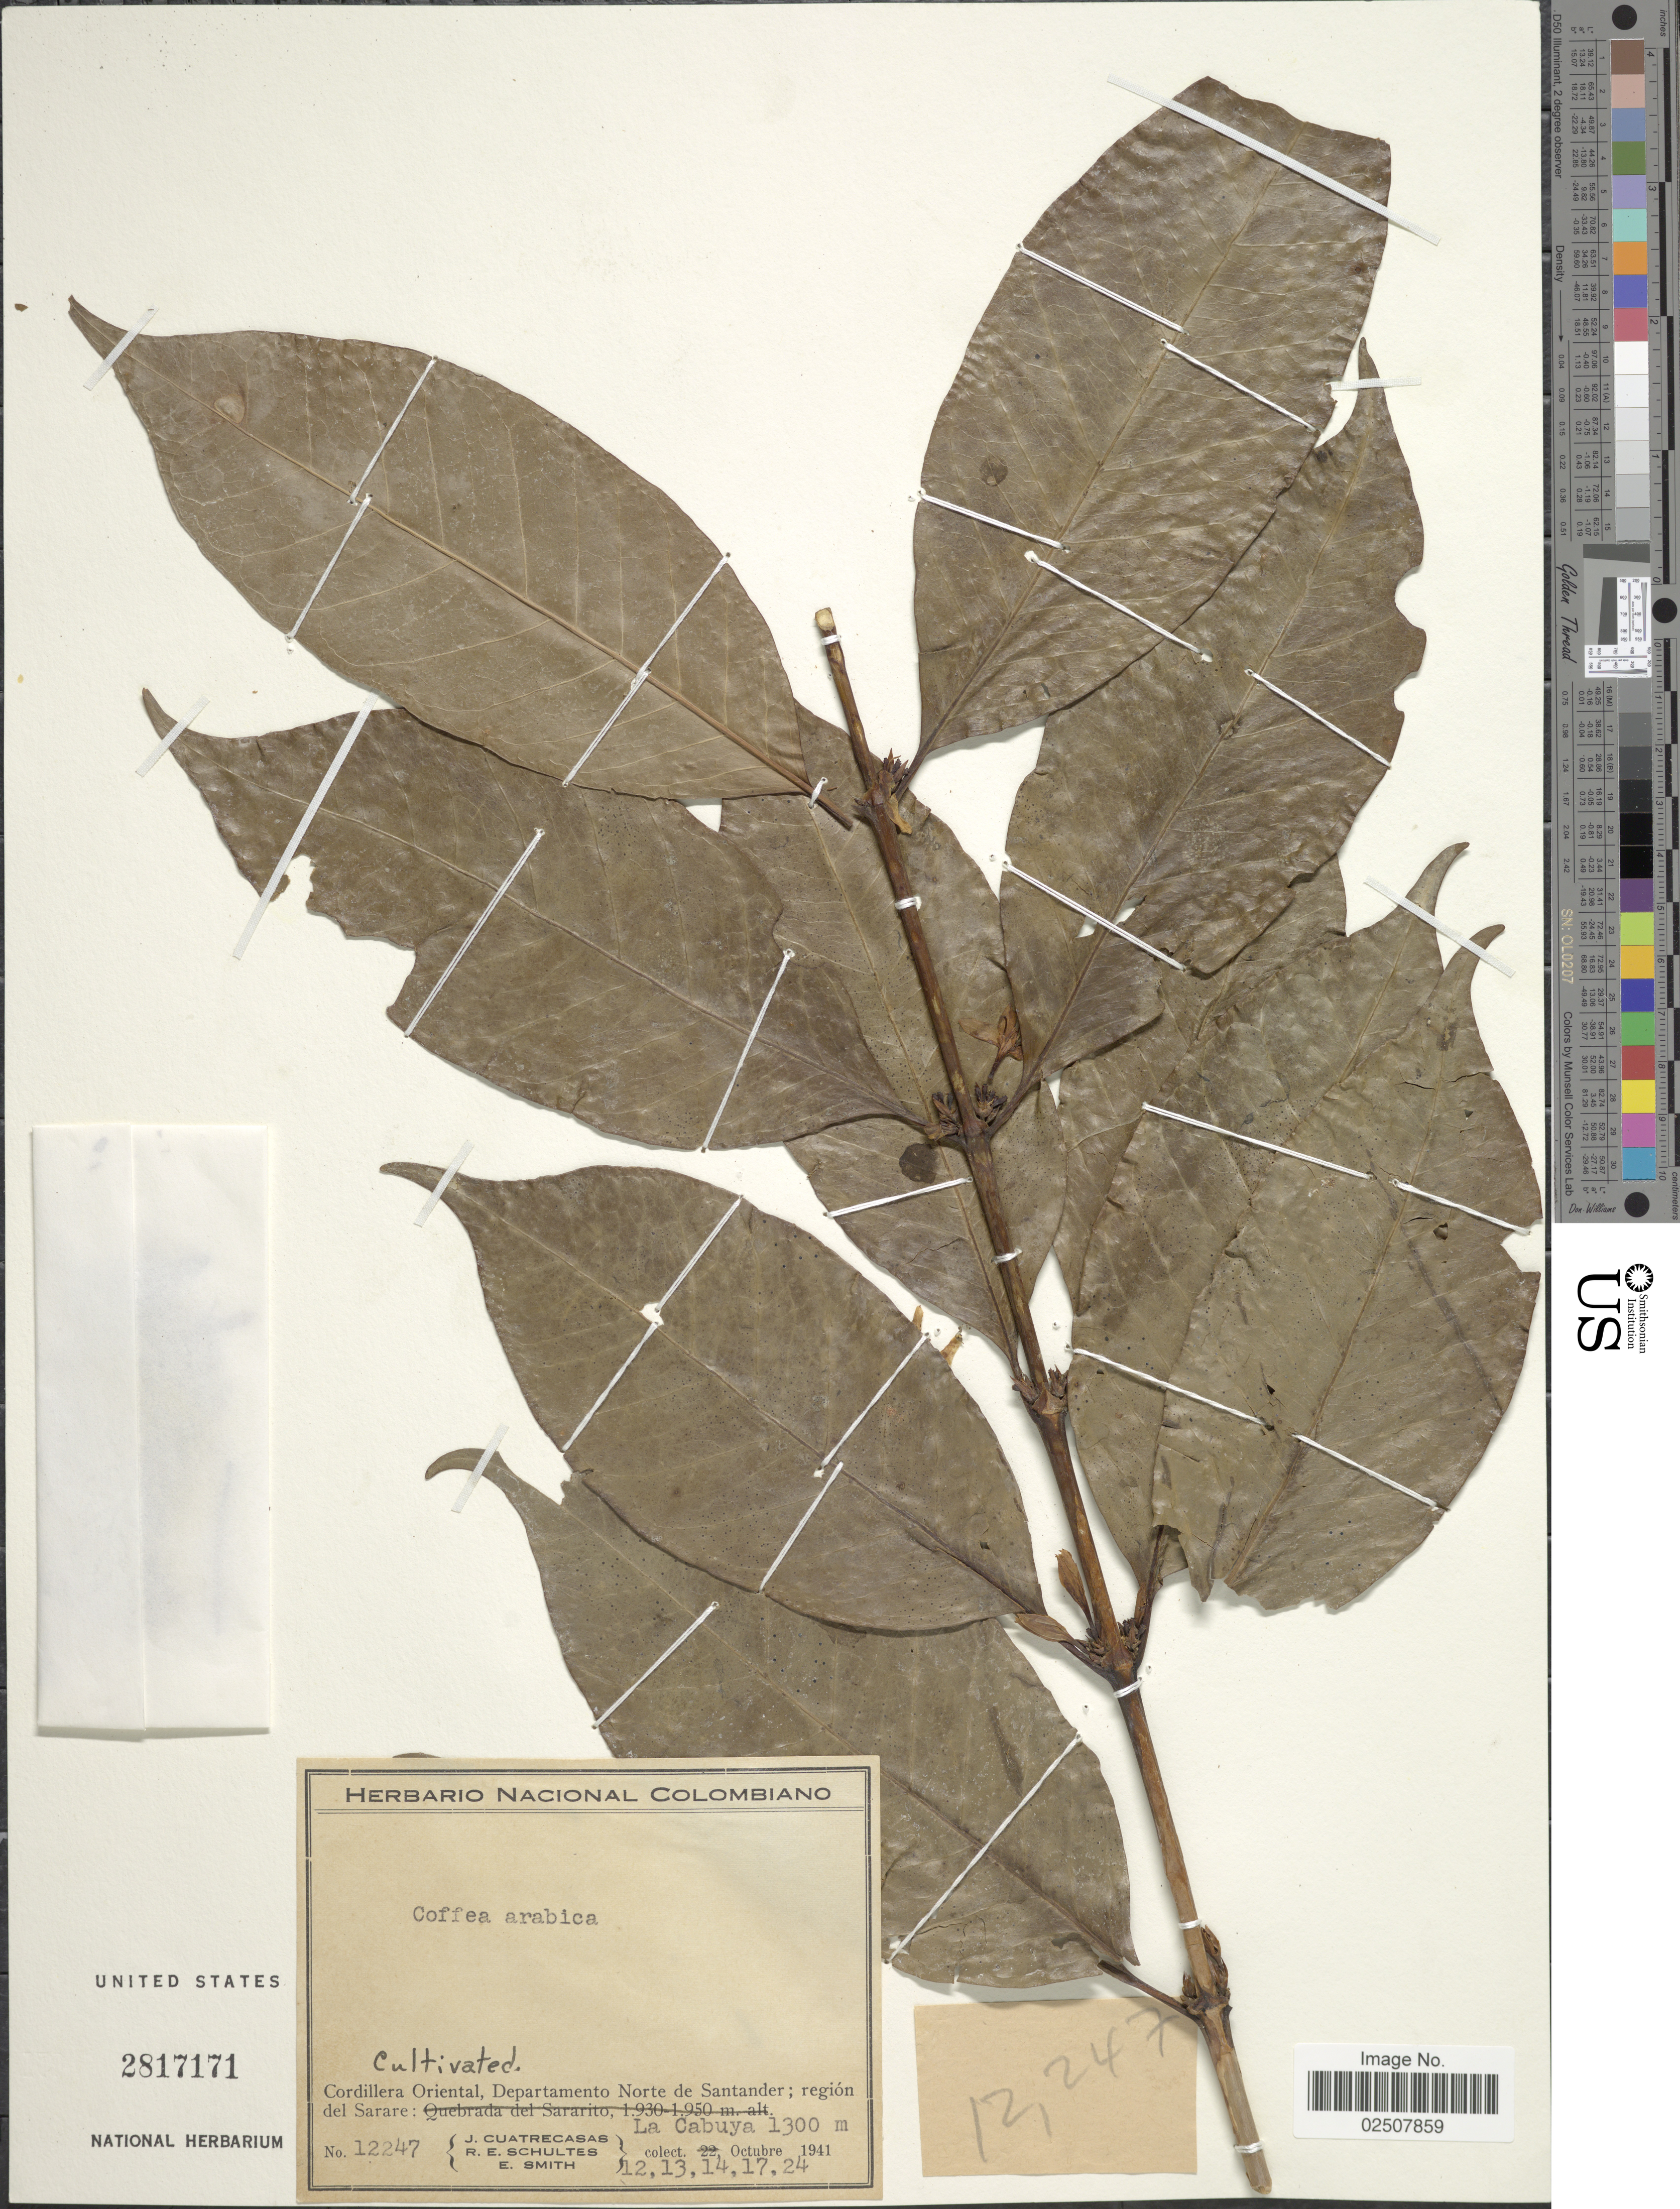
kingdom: Plantae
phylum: Tracheophyta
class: Magnoliopsida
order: Gentianales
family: Rubiaceae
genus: Coffea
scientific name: Coffea arabica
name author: L.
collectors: J. Cuatrecasas, R. E. Schultes & E. Smith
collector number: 12247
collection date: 1941-10-12/1941-10-24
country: Colombia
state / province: Norte de Santander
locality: Cordillera Oriental, Departamento Norte de Santander; región del Sarara: La Cabuya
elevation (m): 1300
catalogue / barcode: US 2817171